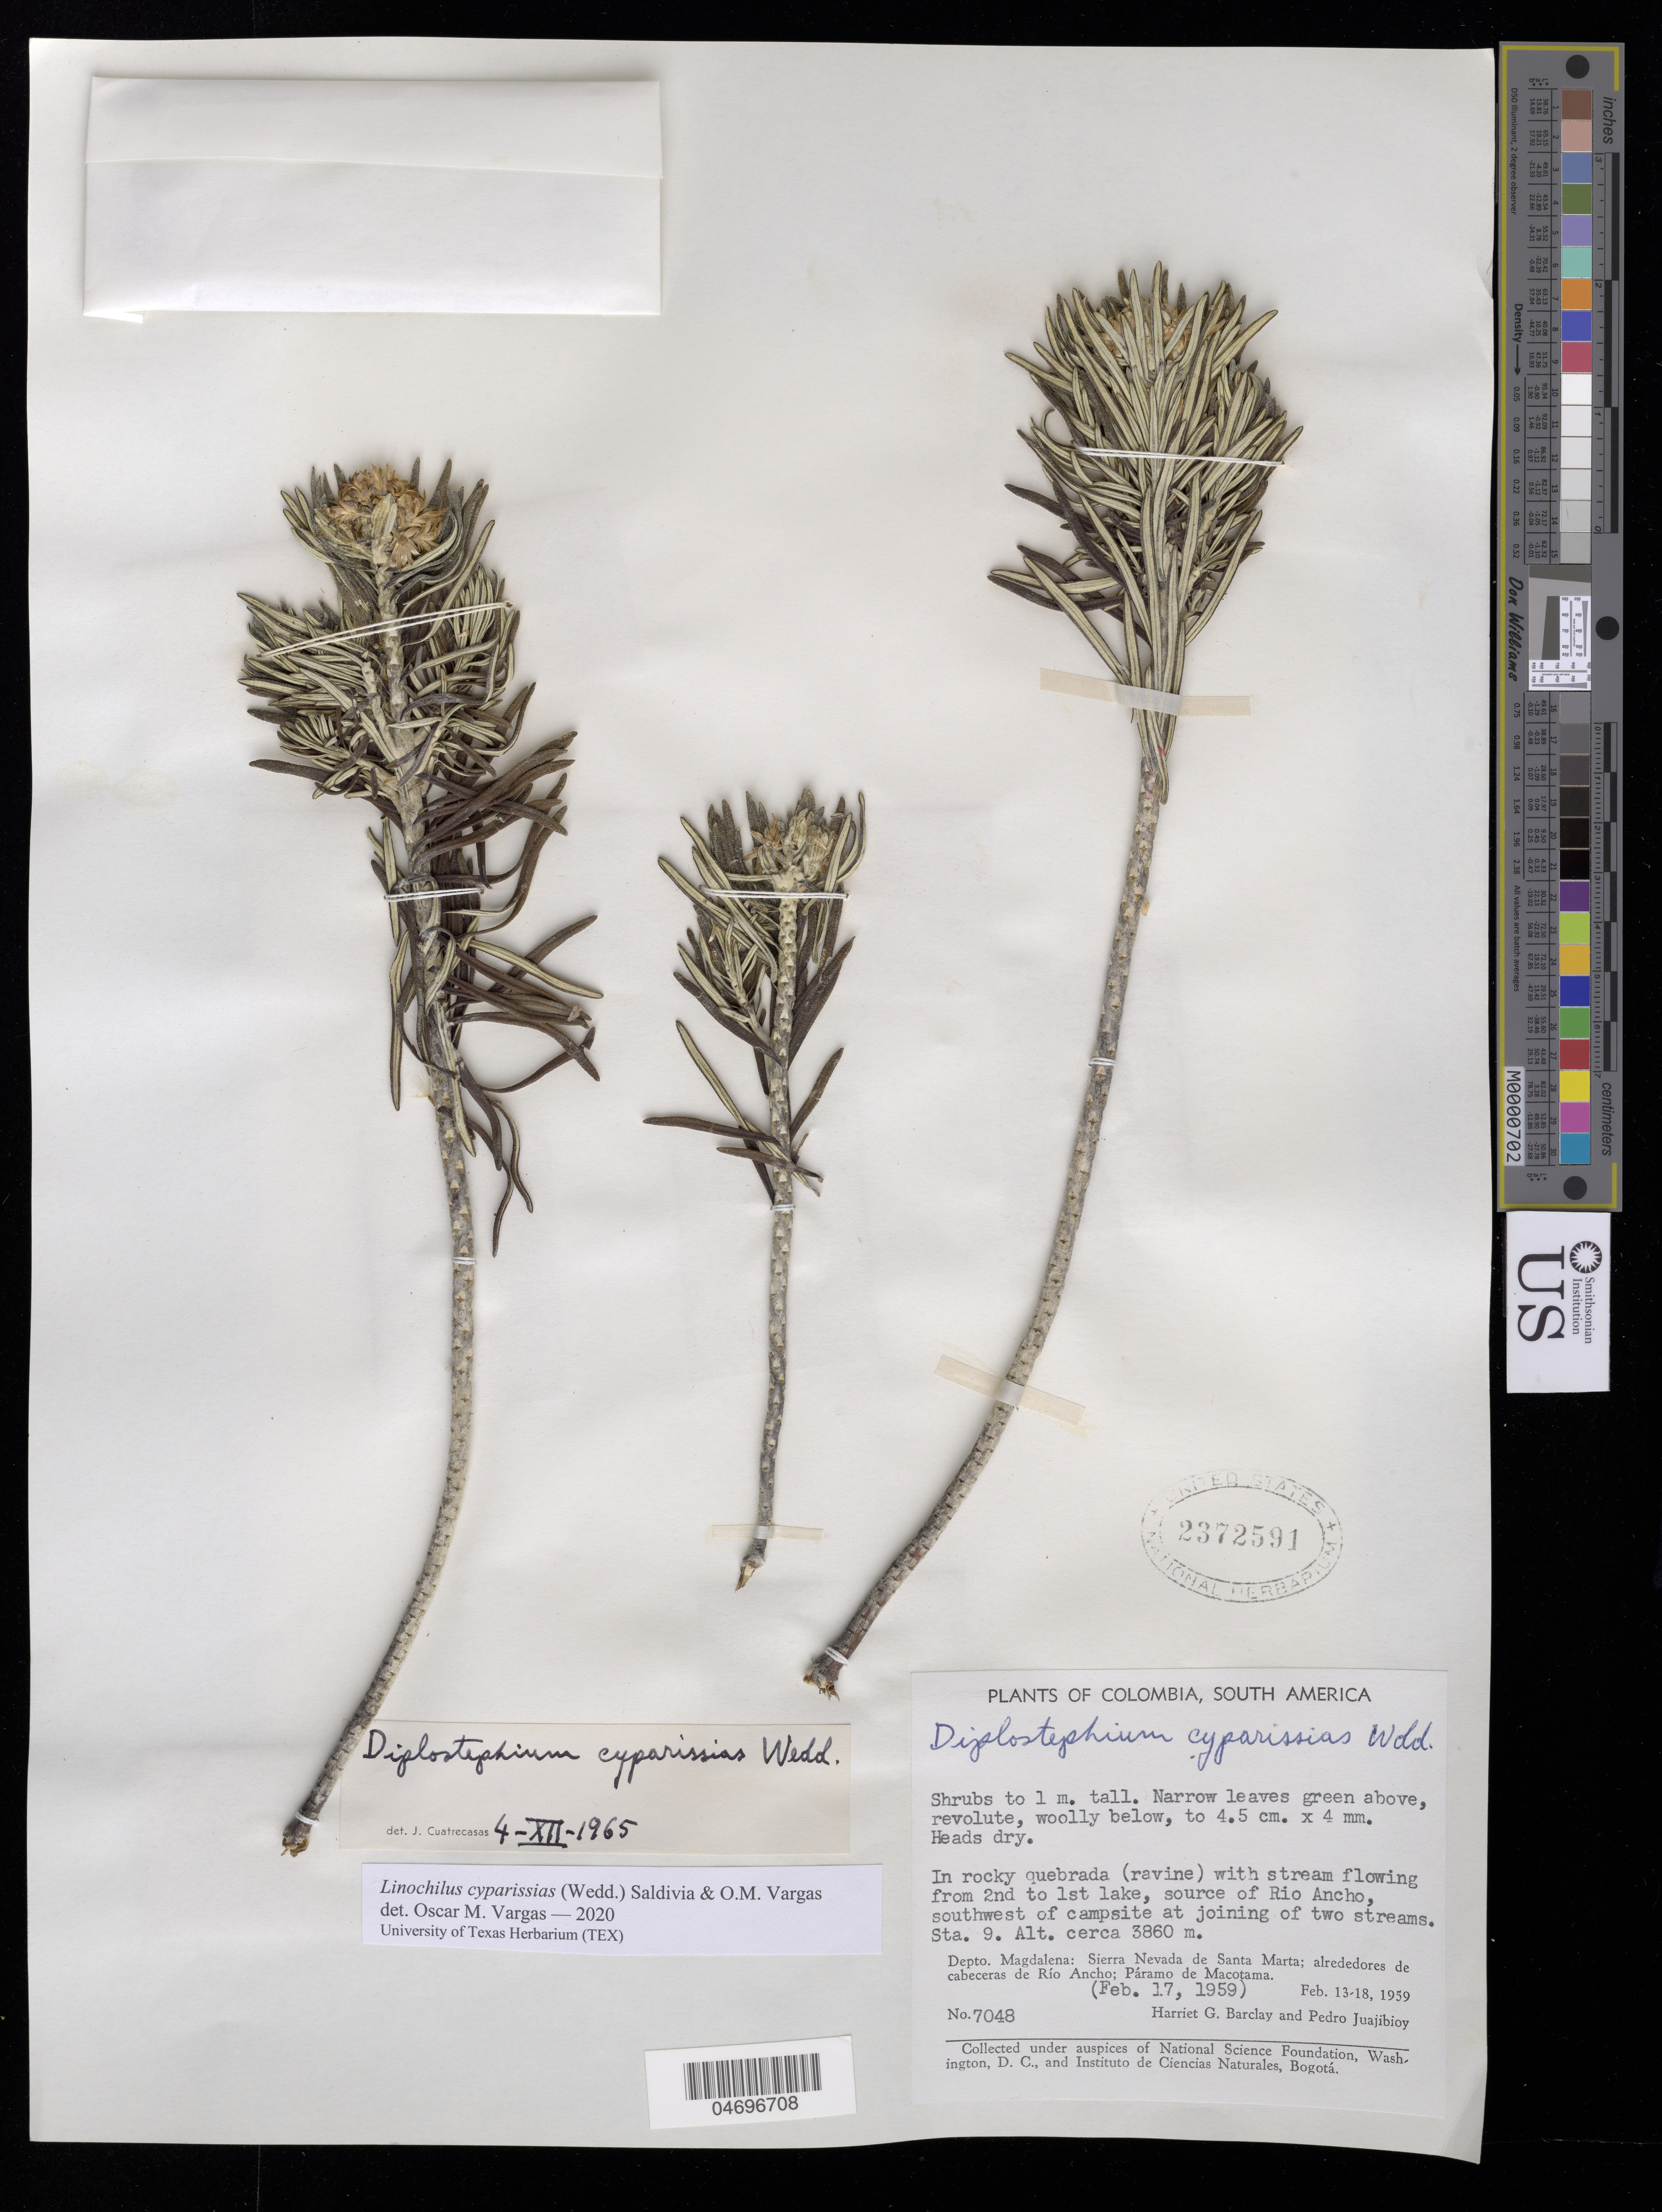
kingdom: Plantae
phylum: Tracheophyta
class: Magnoliopsida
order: Asterales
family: Asteraceae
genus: Linochilus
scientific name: Linochilus cyparissias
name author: (Wedd.) Saldivia & O.M. Vargas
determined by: Vargas, Oscar M.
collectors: H. G. Barclay & P. Juajibioy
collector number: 7048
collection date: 1959-02-17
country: Colombia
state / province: Magdalena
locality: South America, Sta. 9, Sierra Nevada de Santa Marta, alrededores de cabeceras de Rio Ancho, Paramo de Macotama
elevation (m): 3860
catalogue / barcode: US 2372591